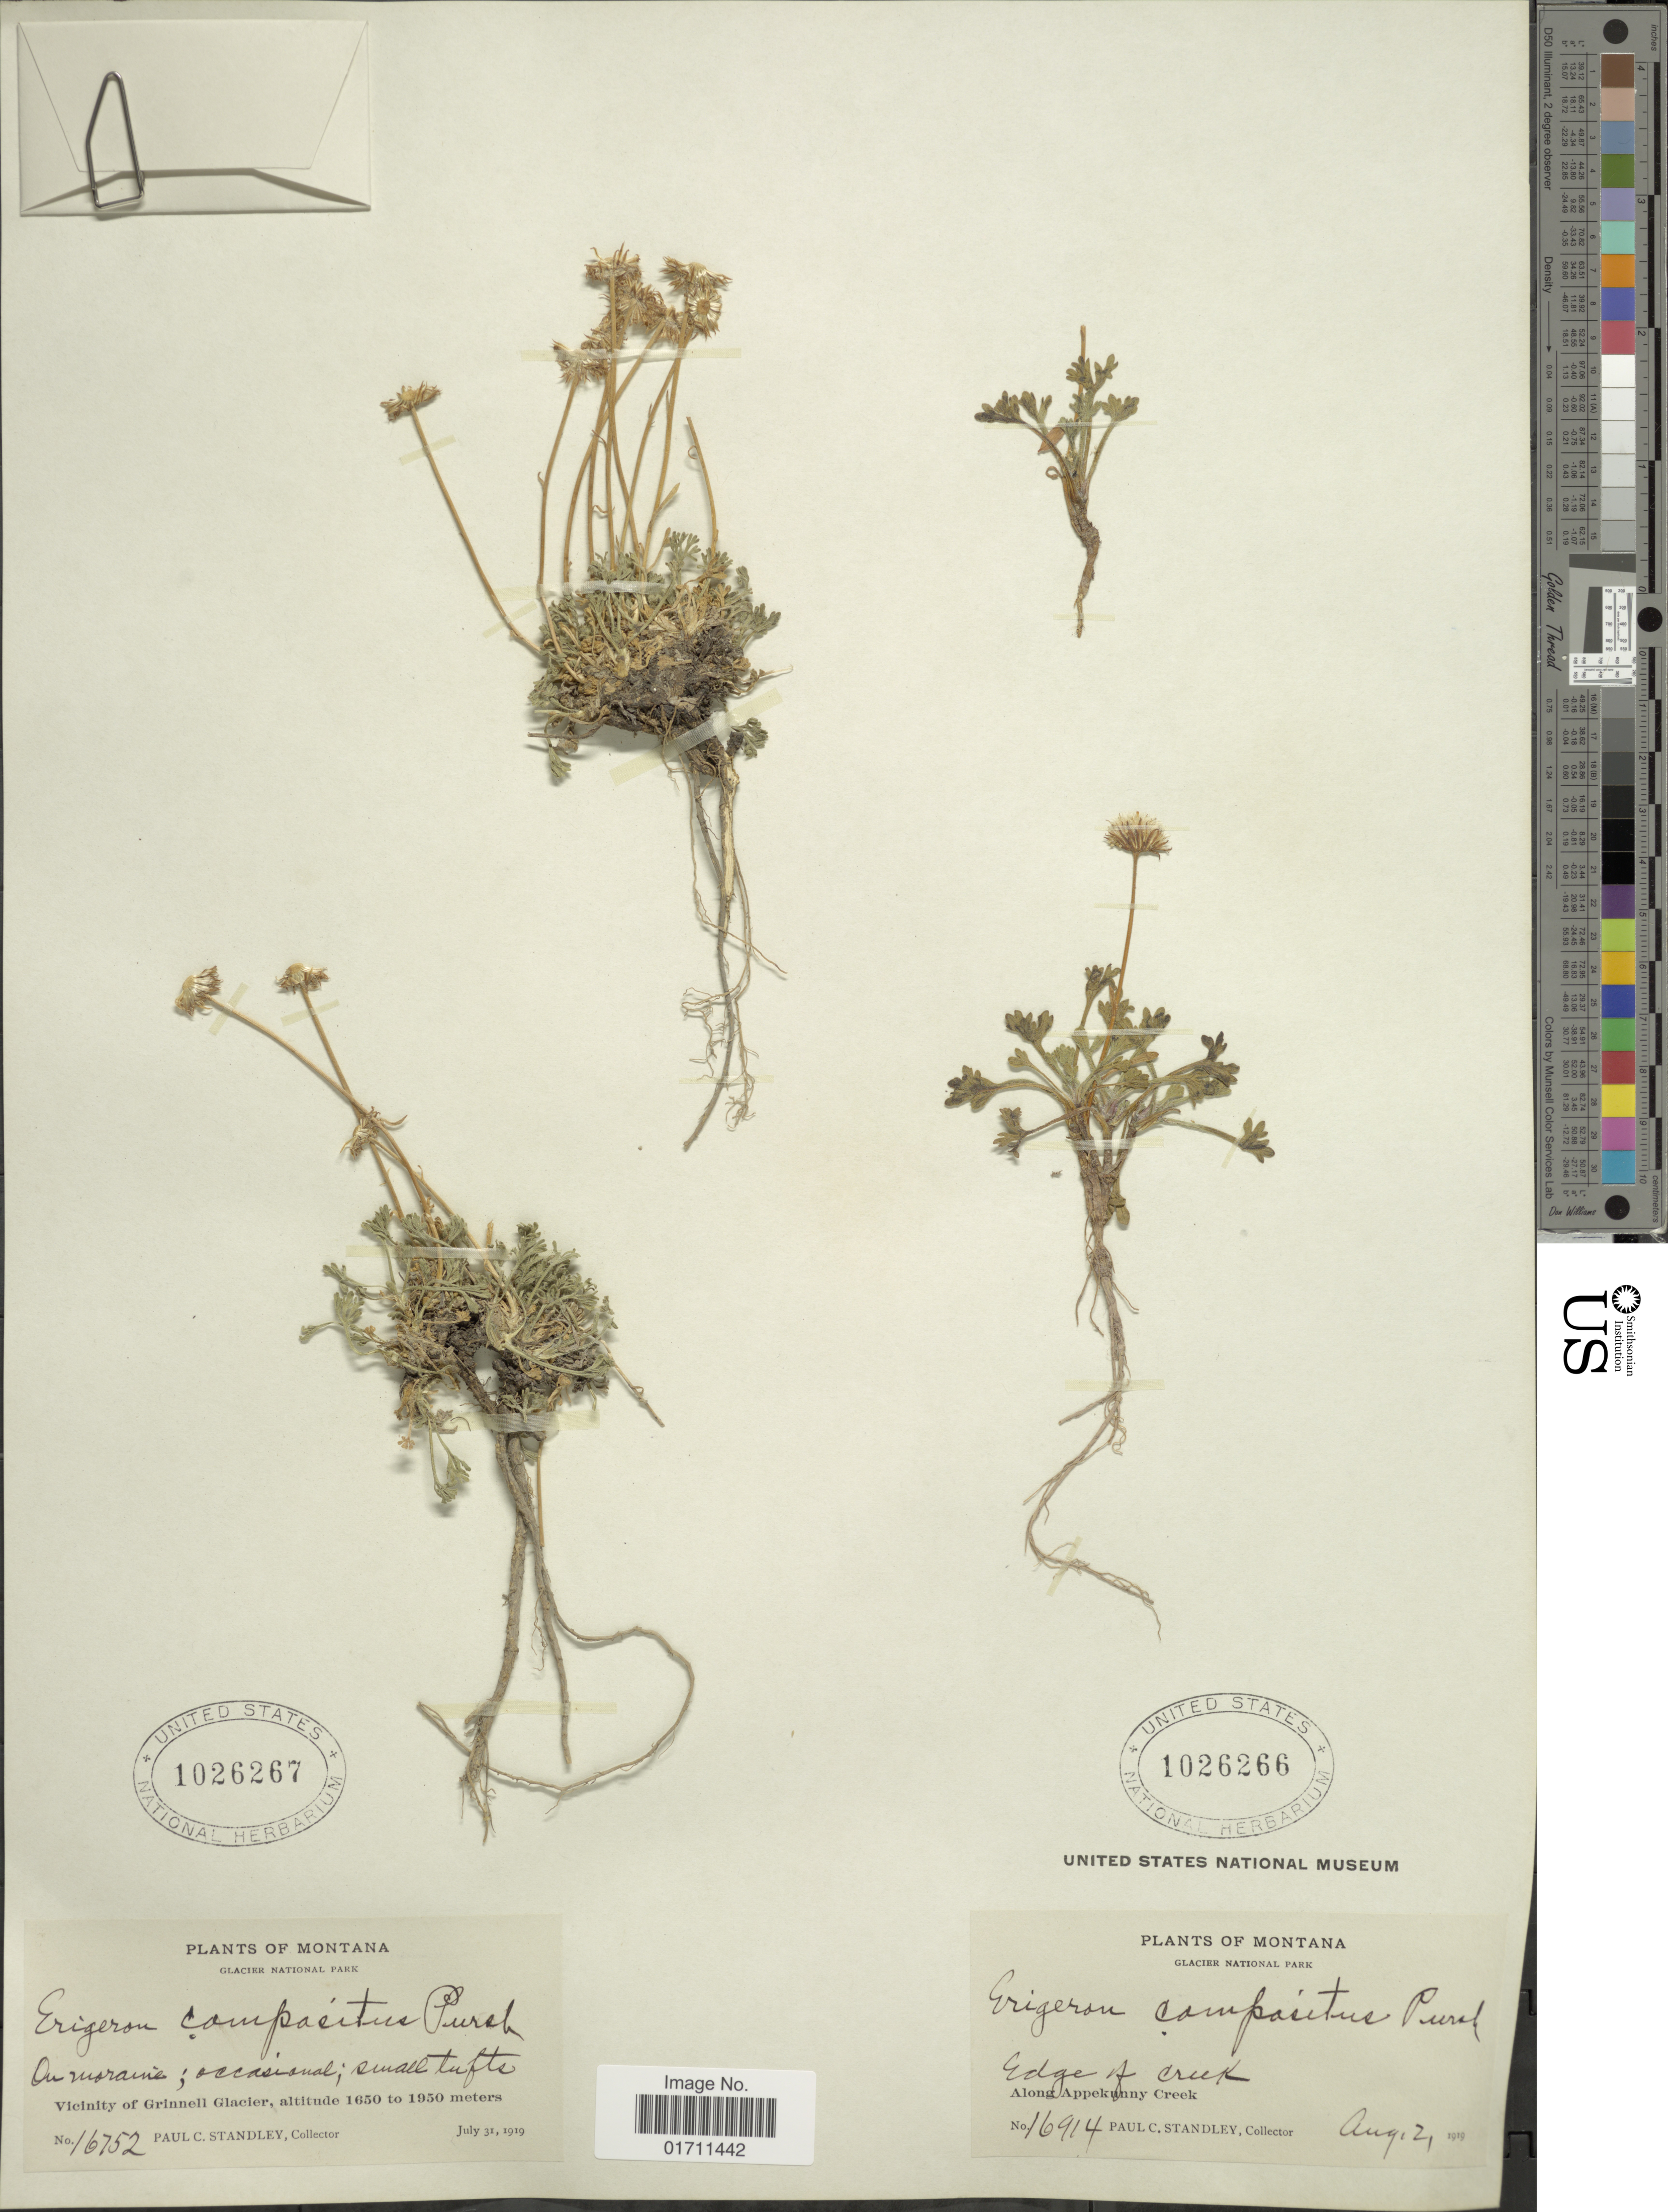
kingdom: Plantae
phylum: Tracheophyta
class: Magnoliopsida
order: Asterales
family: Asteraceae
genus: Erigeron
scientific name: Erigeron compositus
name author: Pursh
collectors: P. C. Standley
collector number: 16914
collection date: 1919-08-02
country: United States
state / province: Montana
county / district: Glacier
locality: Glacier National Park, Edge of Creek, Along Appekunny Creek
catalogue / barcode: US 1026266-2